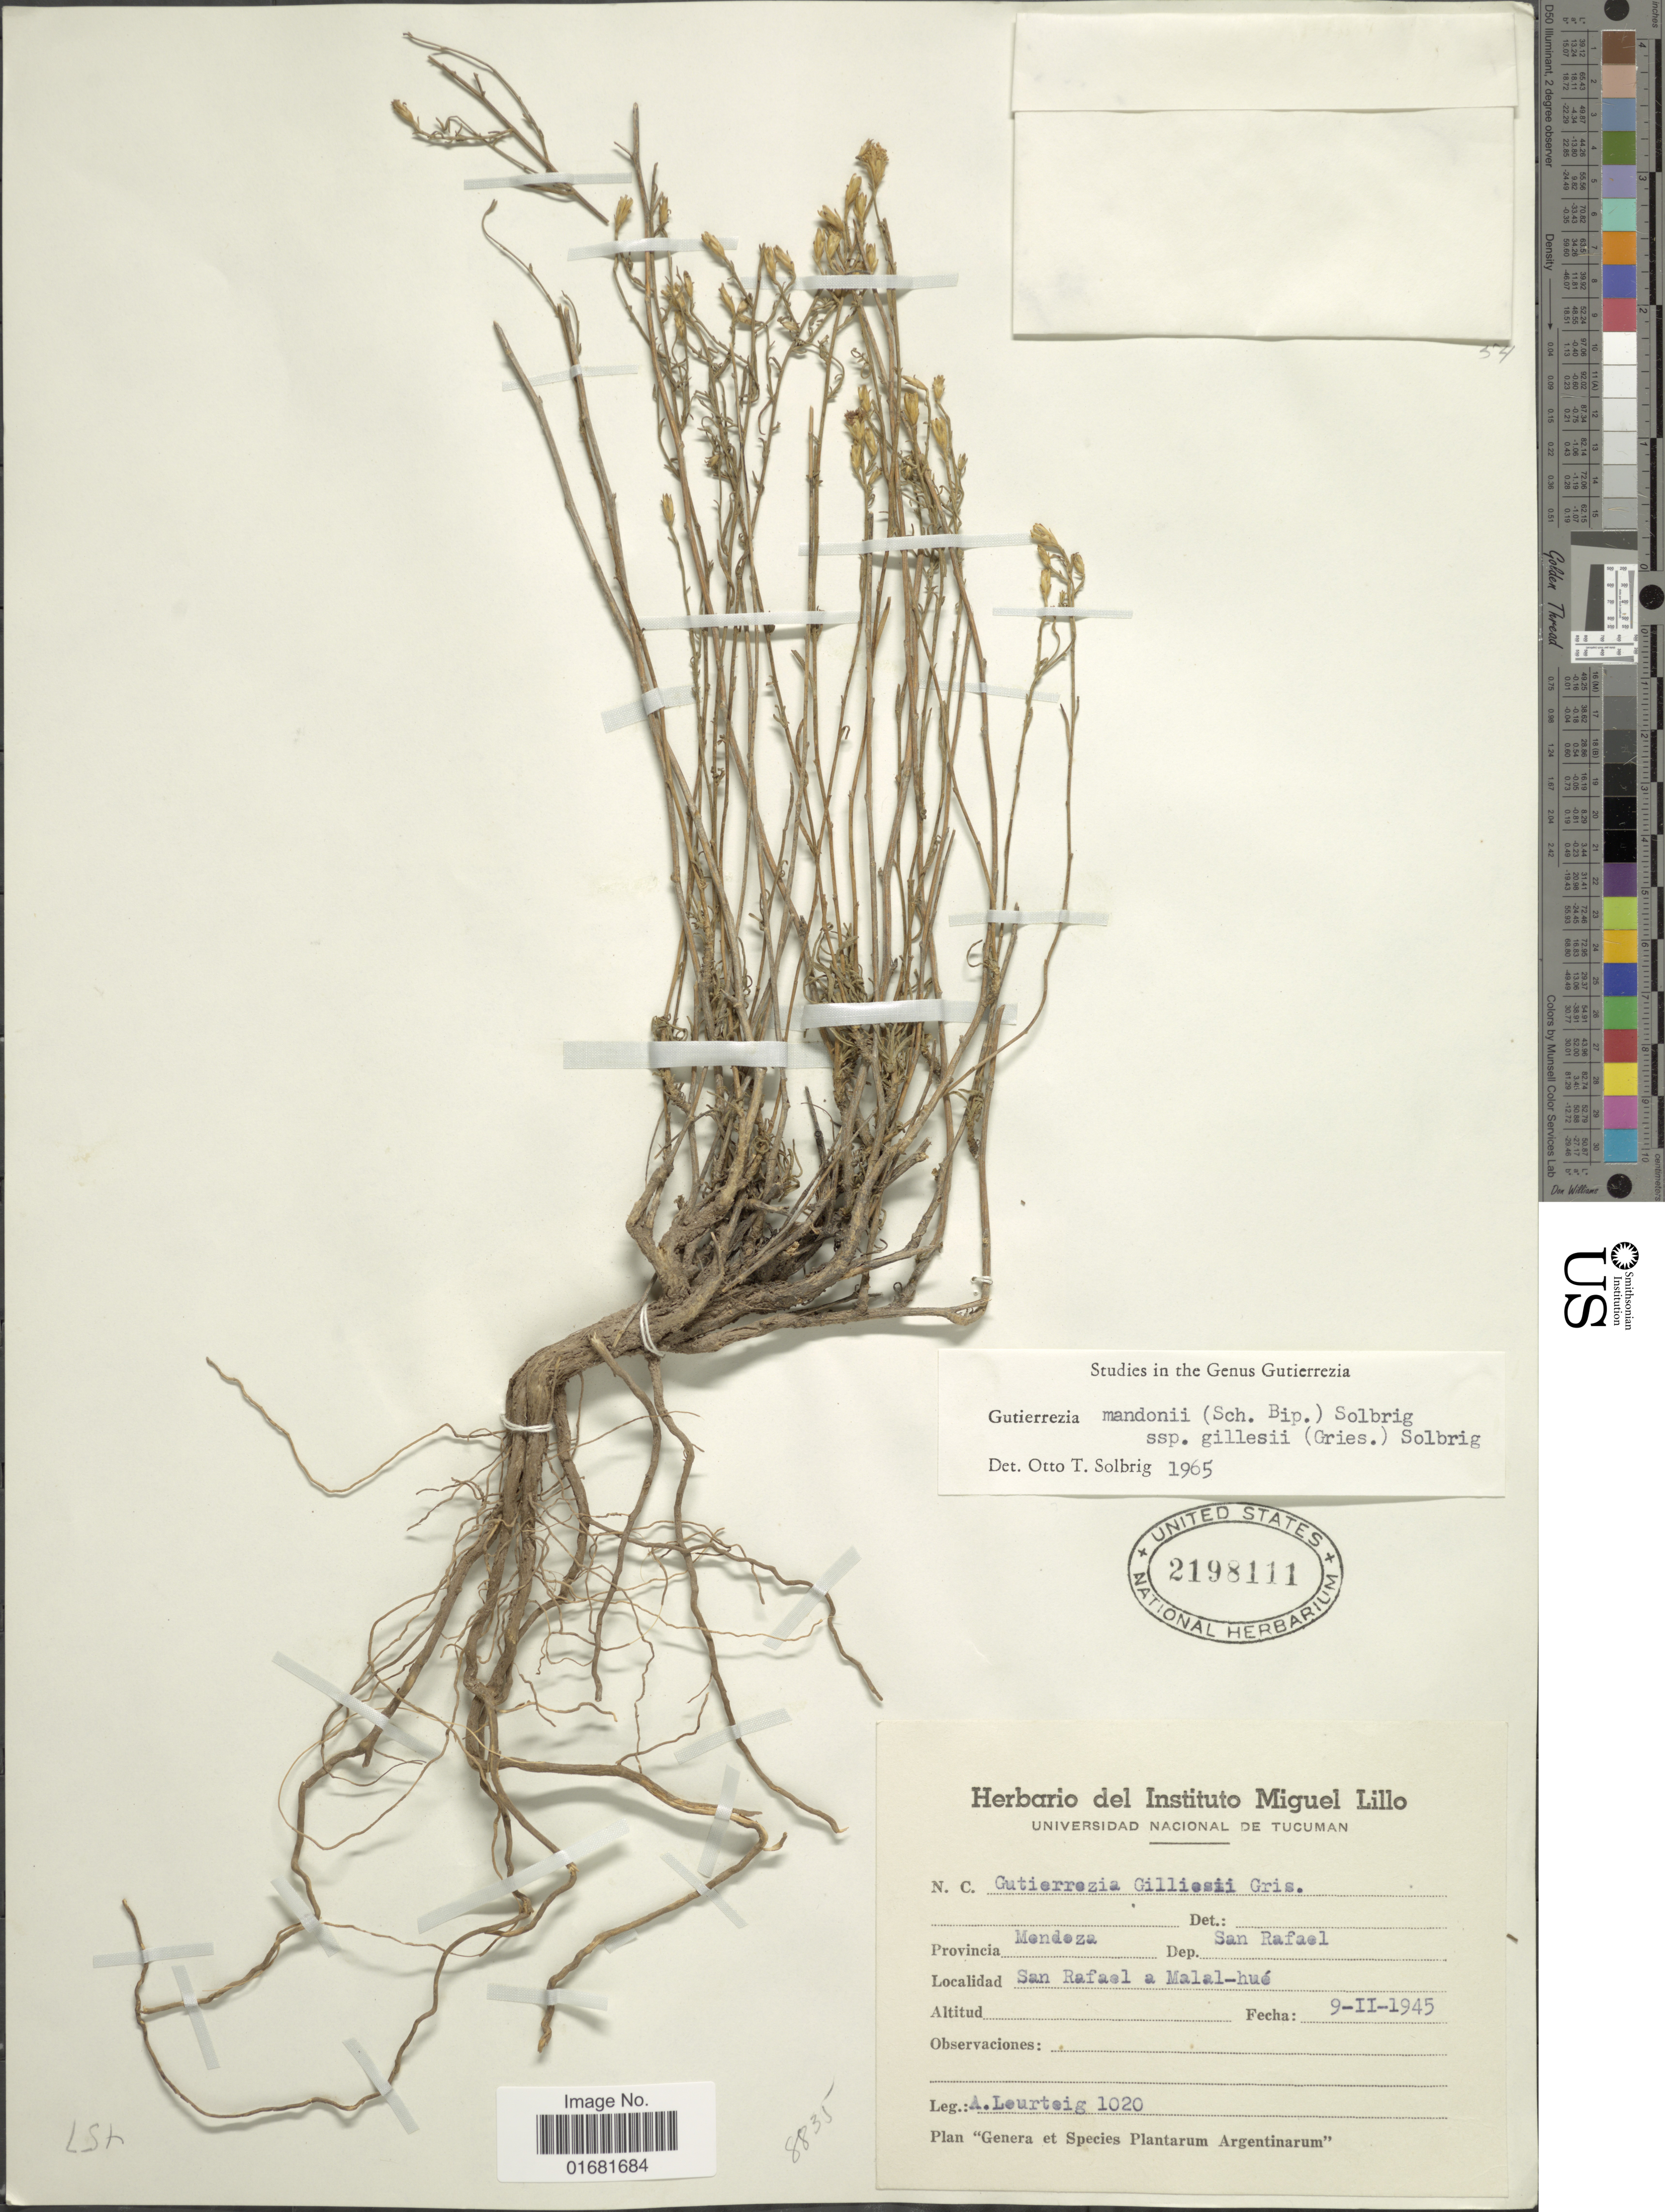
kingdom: Plantae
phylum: Tracheophyta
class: Magnoliopsida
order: Asterales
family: Asteraceae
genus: Gutierrezia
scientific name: Gutierrezia mandonii subsp. gillesii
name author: (Griseb.) Solbrig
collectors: A. Lourteig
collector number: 1020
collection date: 1945-02-09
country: Argentina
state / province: Mendoza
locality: Dep. San Rafael. San Rafael a Malal-hué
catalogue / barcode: US 2198111